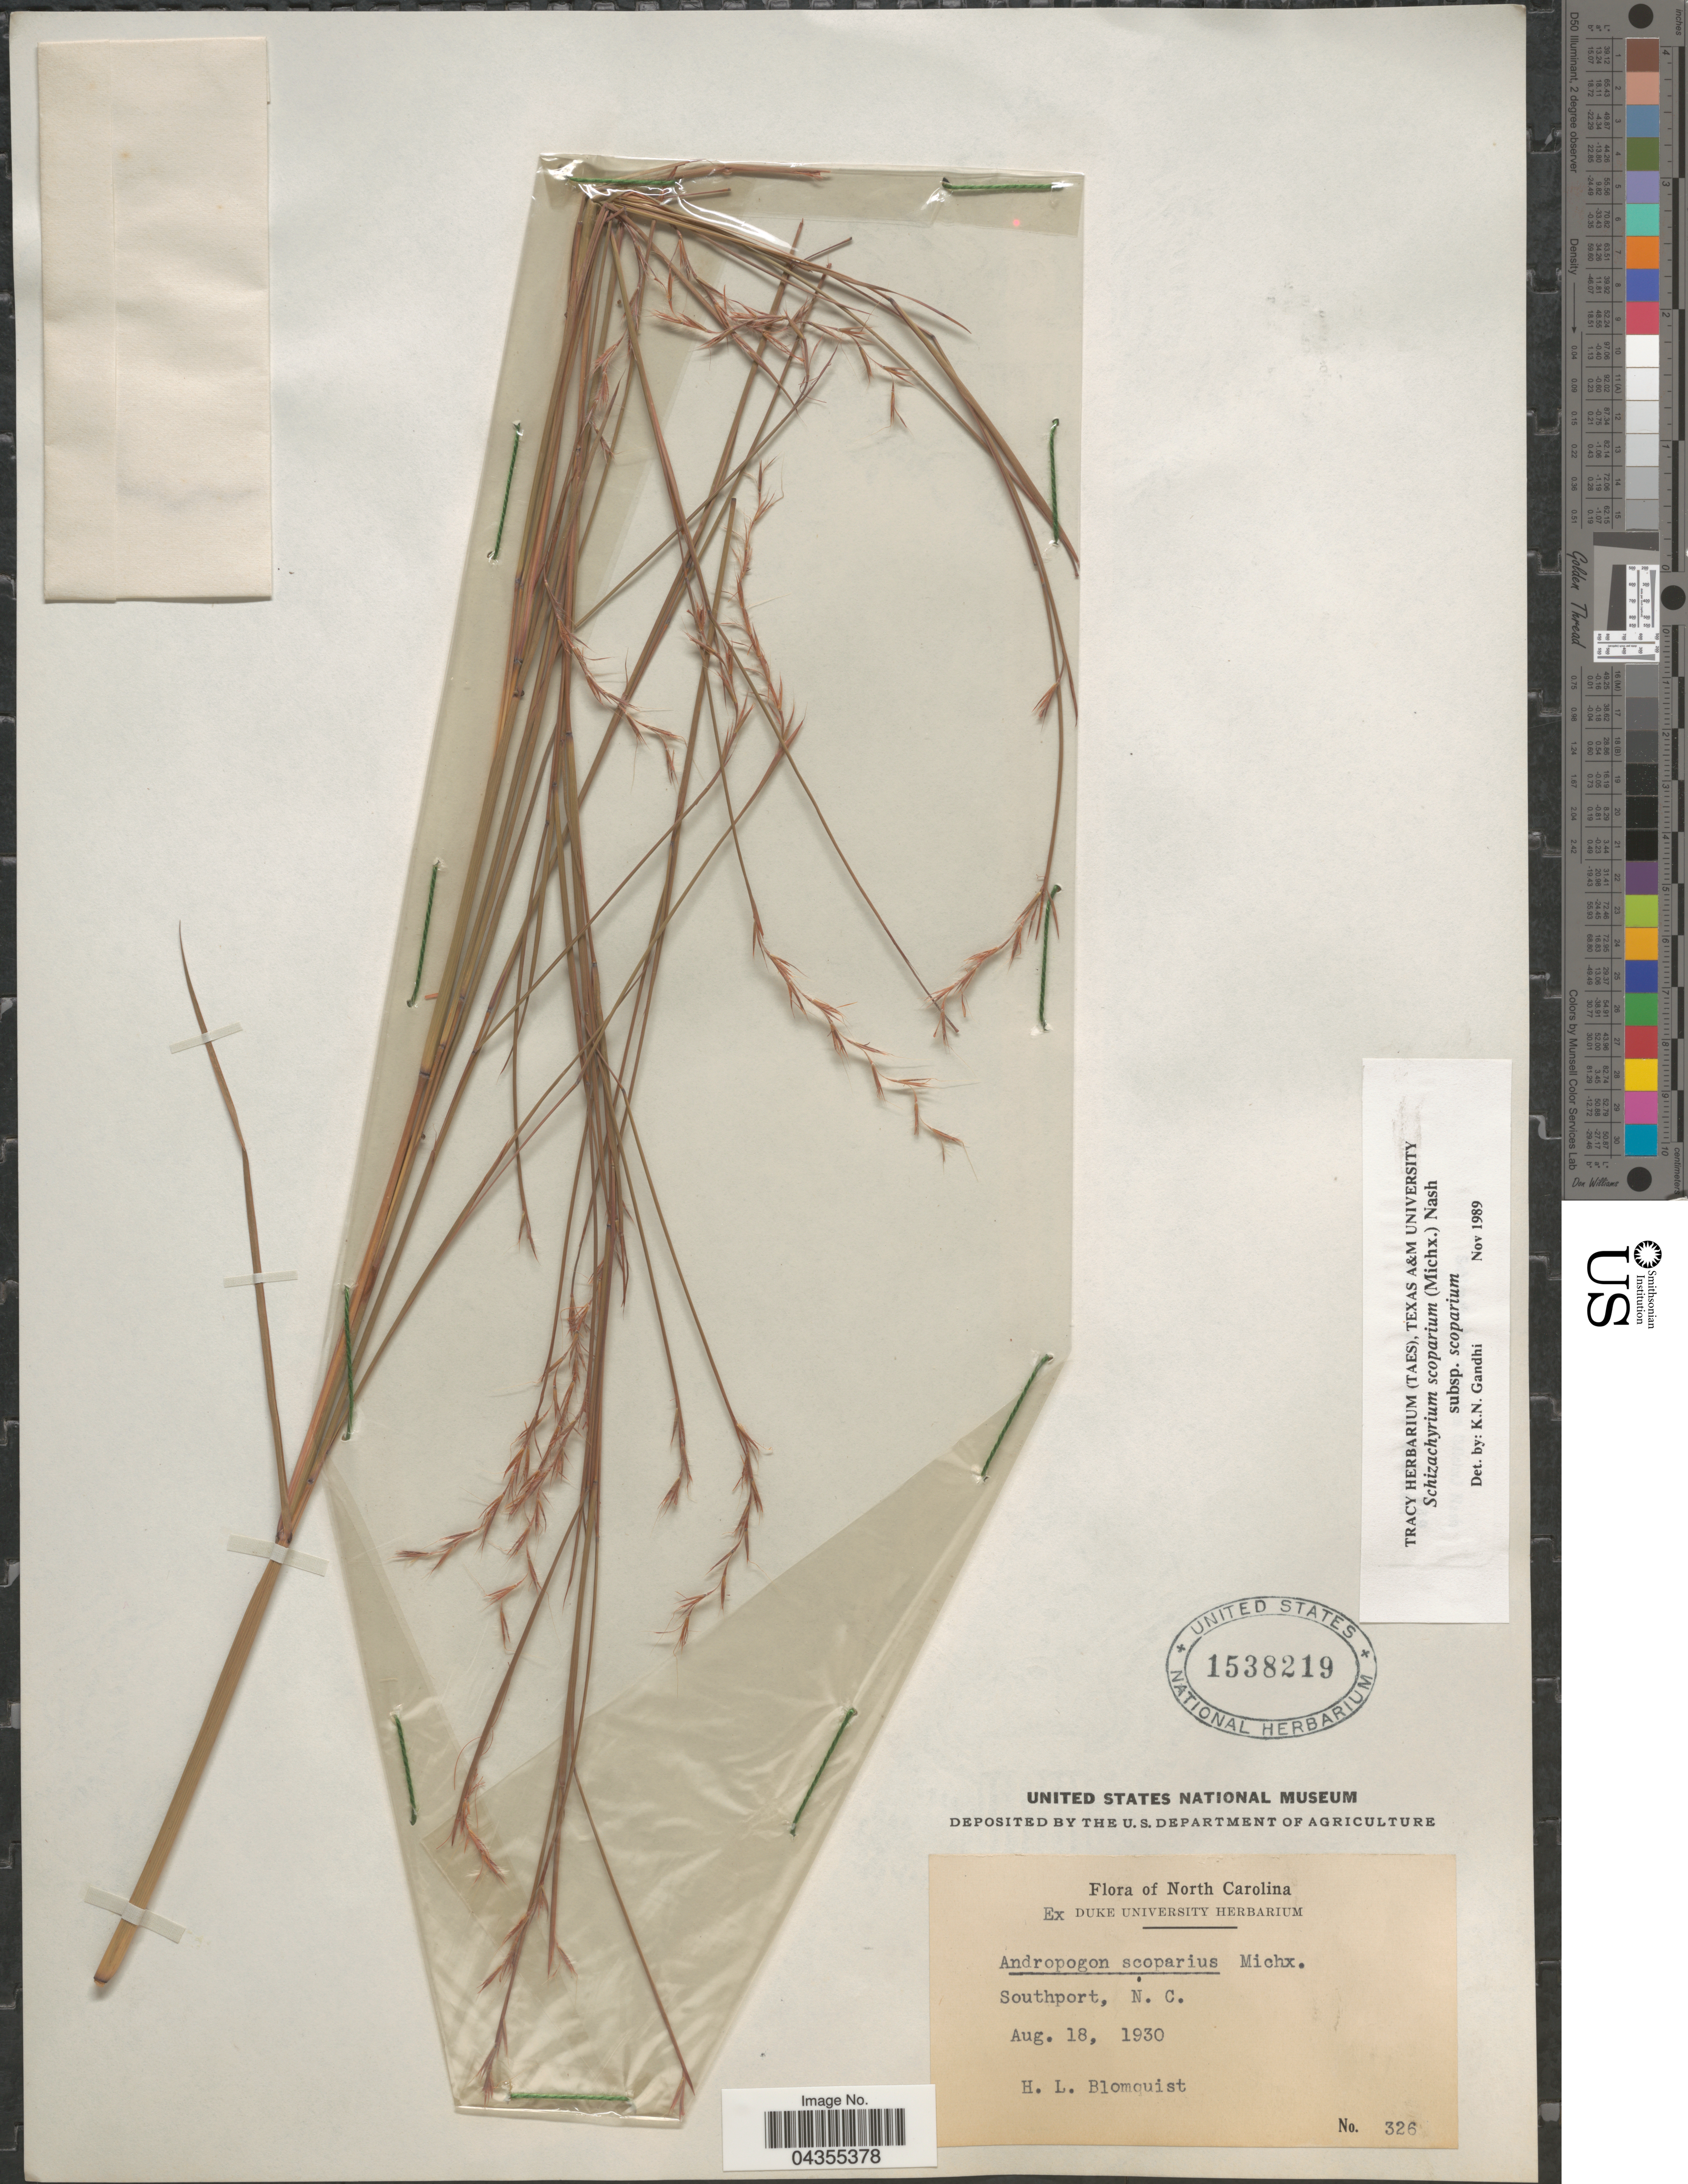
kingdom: Plantae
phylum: Tracheophyta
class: Liliopsida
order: Poales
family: Poaceae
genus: Schizachyrium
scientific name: Schizachyrium scoparium var. scoparium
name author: (Michx.) Nash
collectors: H. Blomquist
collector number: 326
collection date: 1930-08-18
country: United States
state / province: North Carolina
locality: Southport.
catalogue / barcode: US 1538219